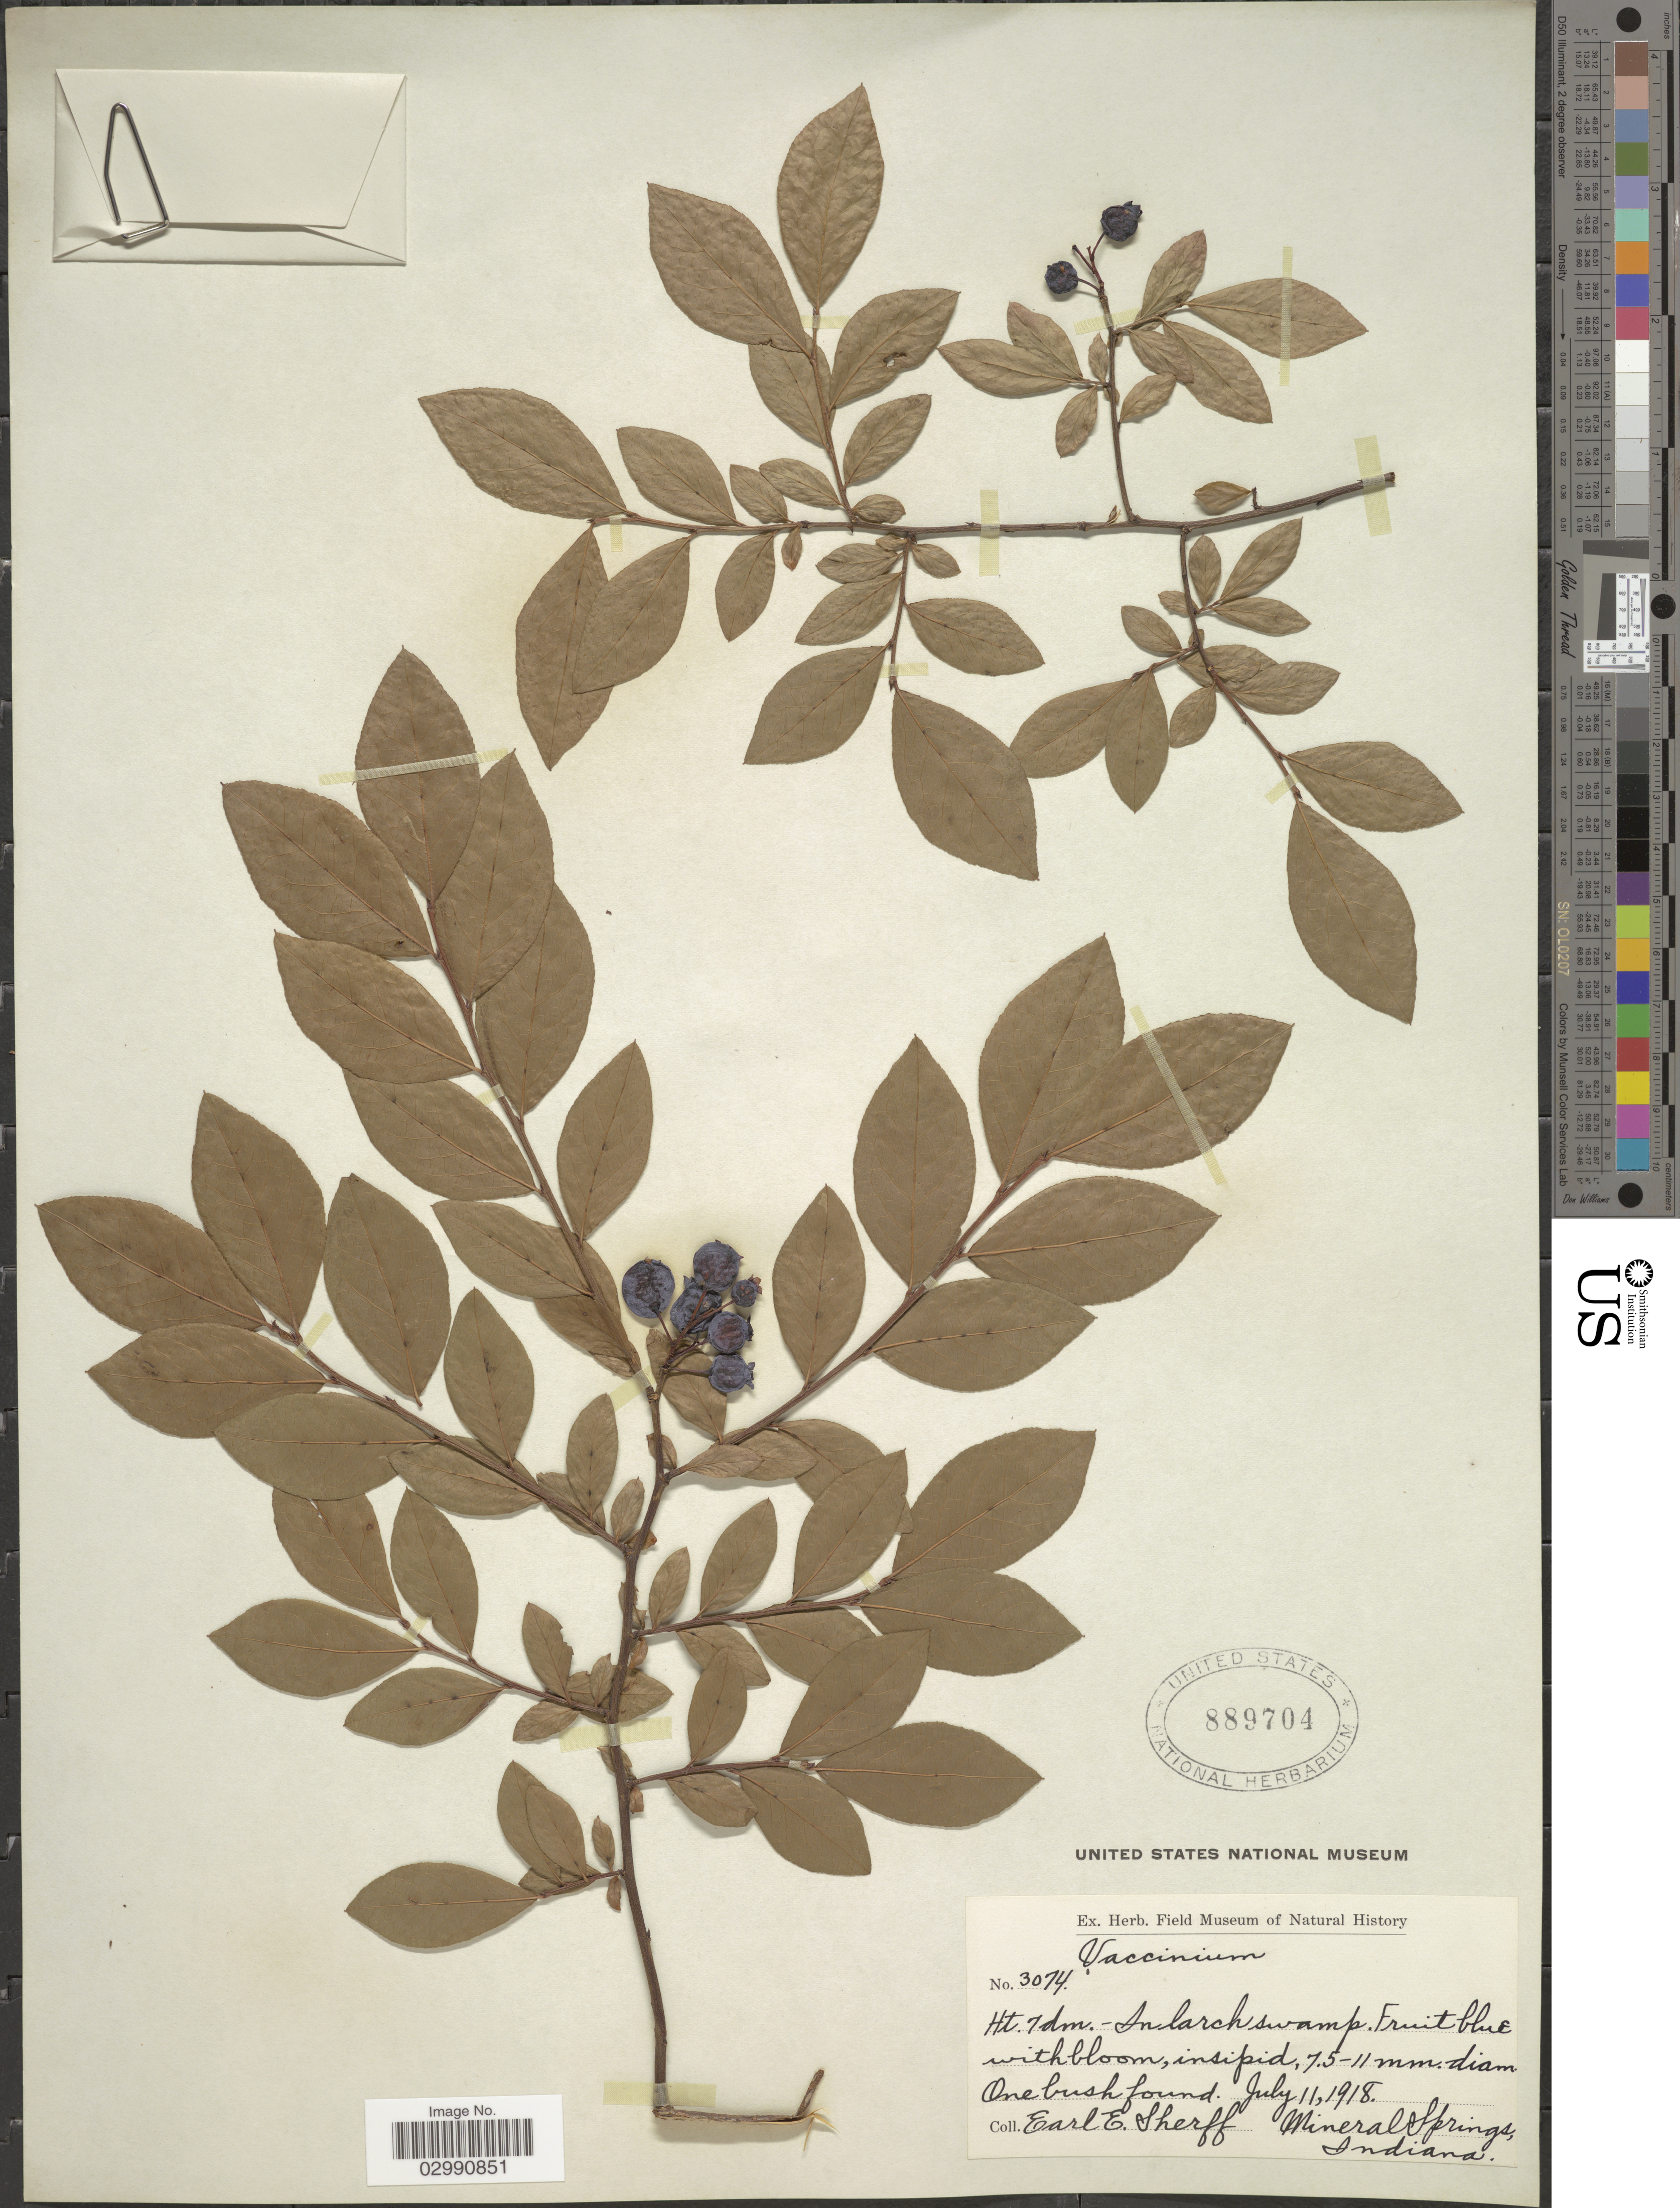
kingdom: Plantae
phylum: Tracheophyta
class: Magnoliopsida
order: Ericales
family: Ericaceae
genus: Vaccinium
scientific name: Vaccinium sp.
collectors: E. E. Sherff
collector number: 3074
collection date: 1918-07-11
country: United States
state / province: Indiana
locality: Mineral Springs.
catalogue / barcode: US 889704